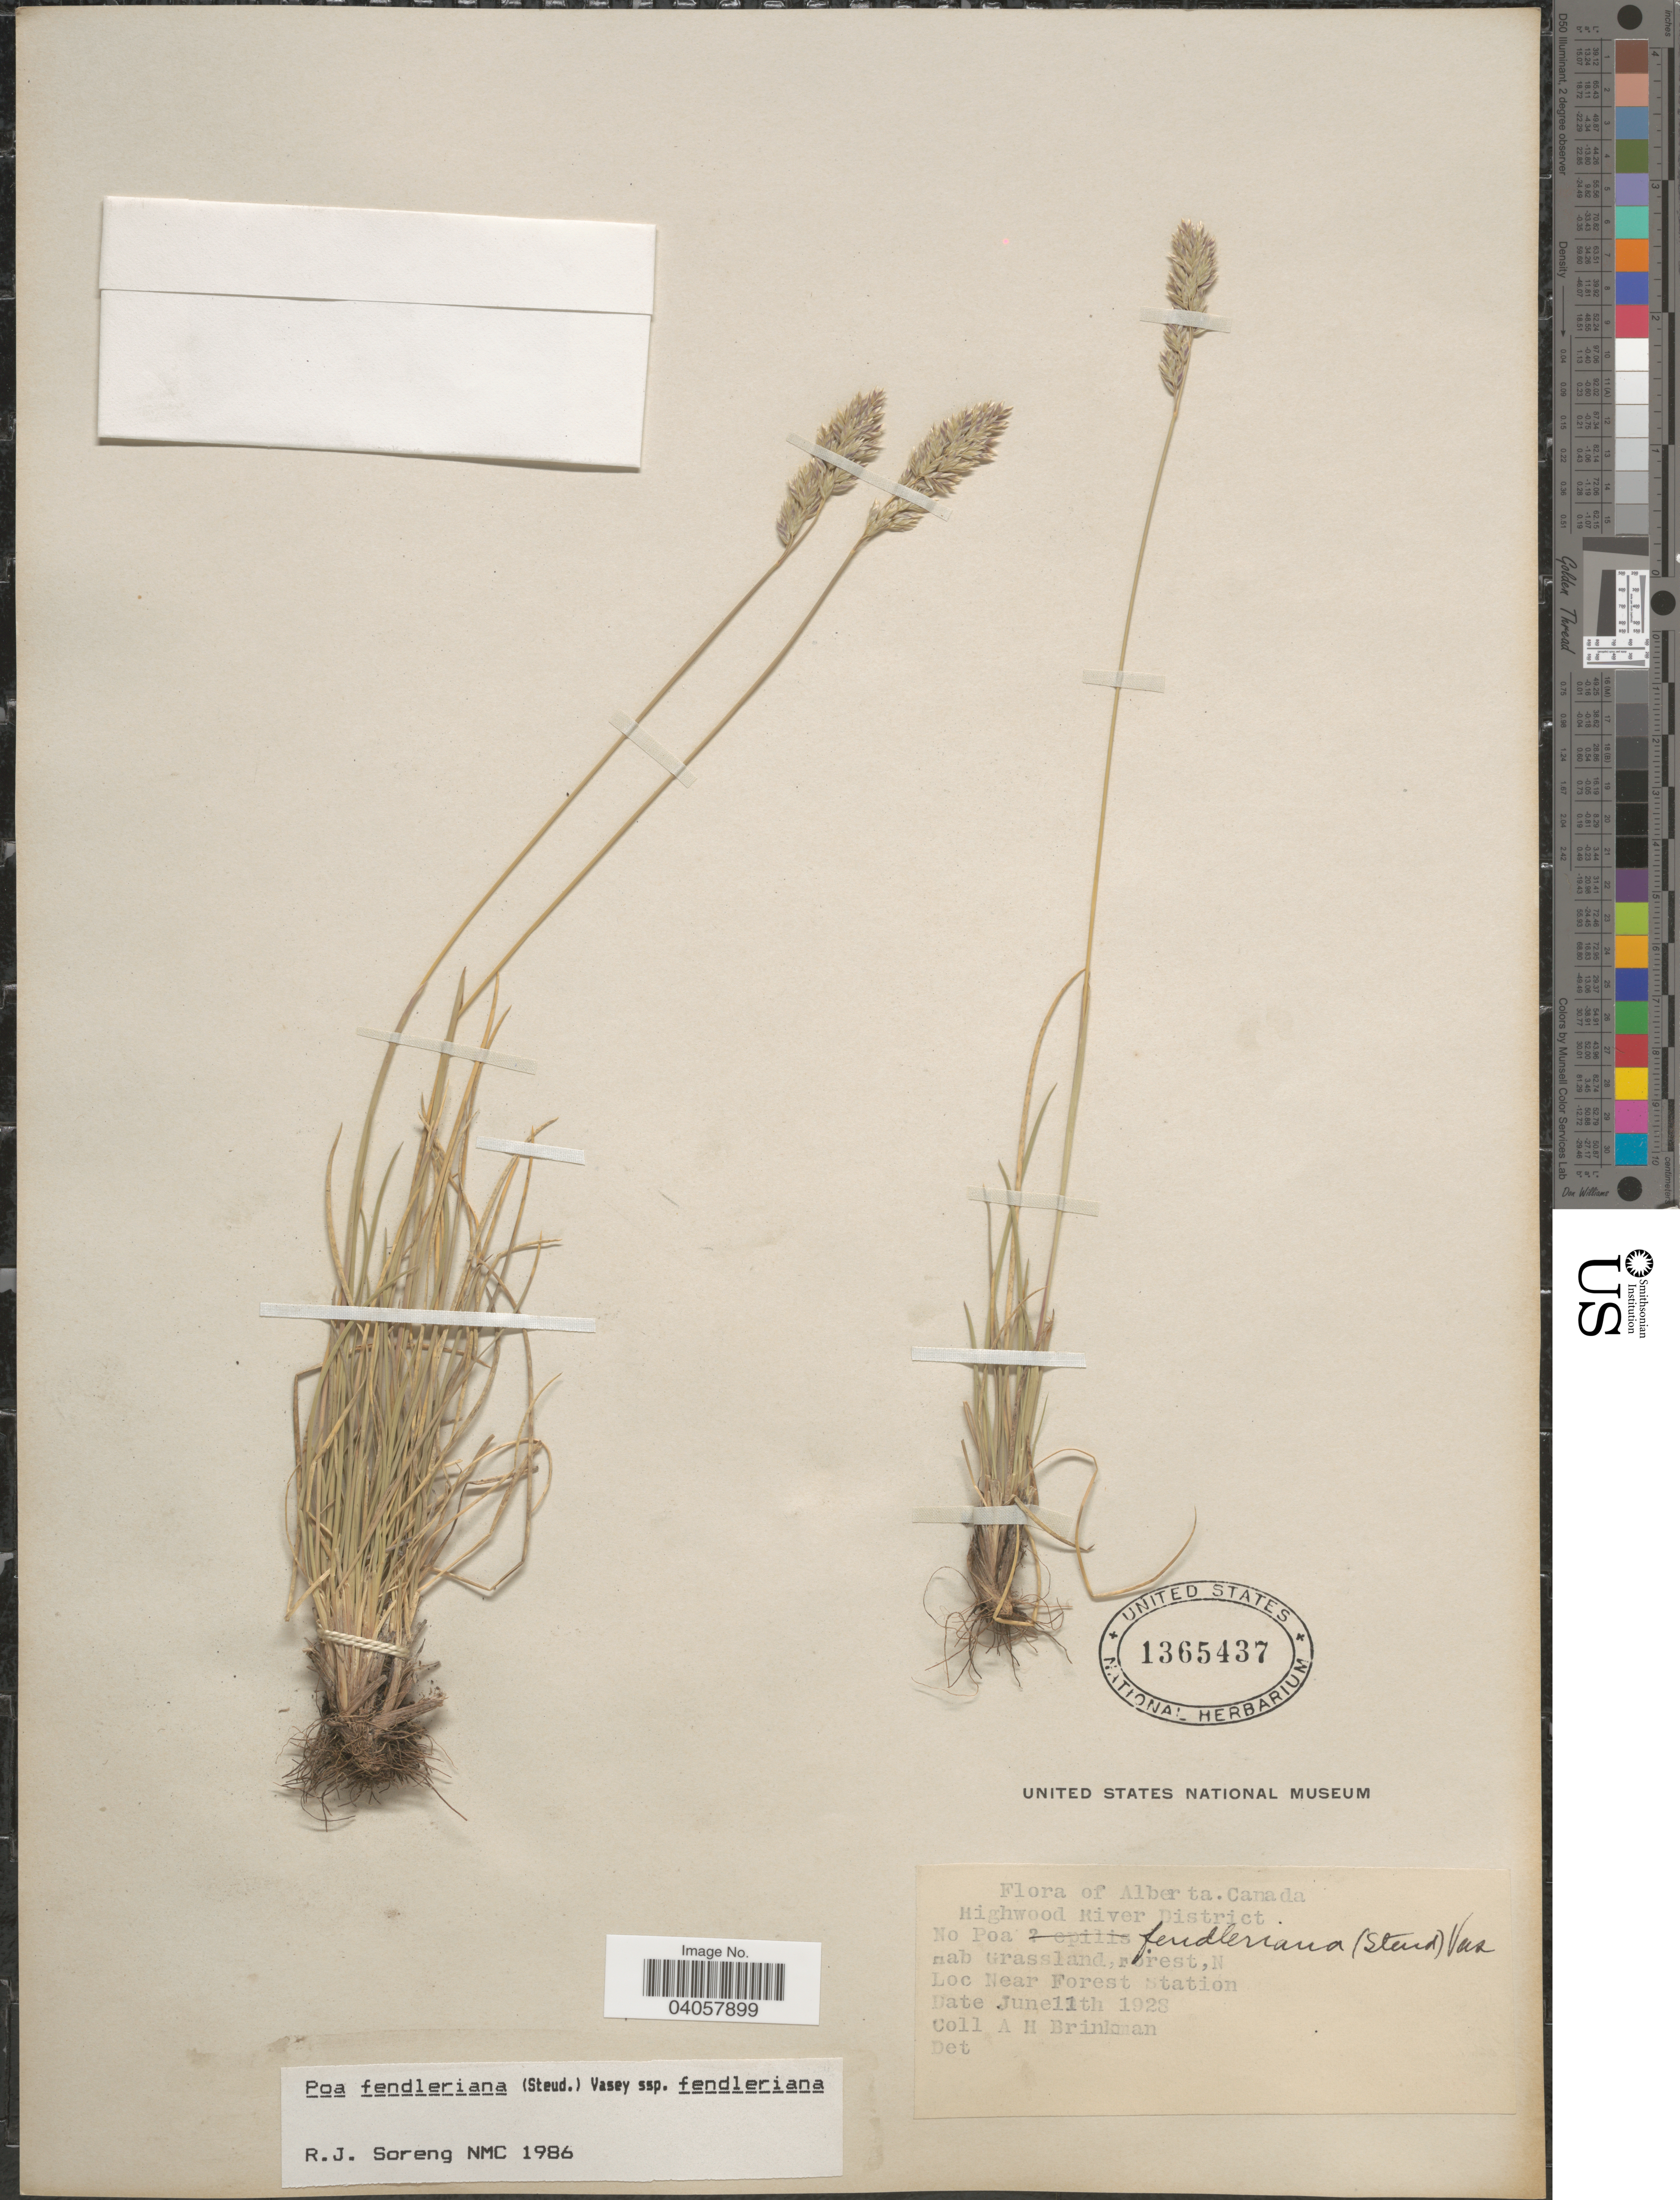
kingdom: Plantae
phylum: Tracheophyta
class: Liliopsida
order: Poales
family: Poaceae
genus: Poa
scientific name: Poa fendleriana subsp. fendleriana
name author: (Steud.) Vasey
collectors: A. Brinkman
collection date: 1928-06-11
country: Canada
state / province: Alberta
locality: Highwood River District. Grassland, Forest, N. Near Forest Station.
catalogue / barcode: US 1365437